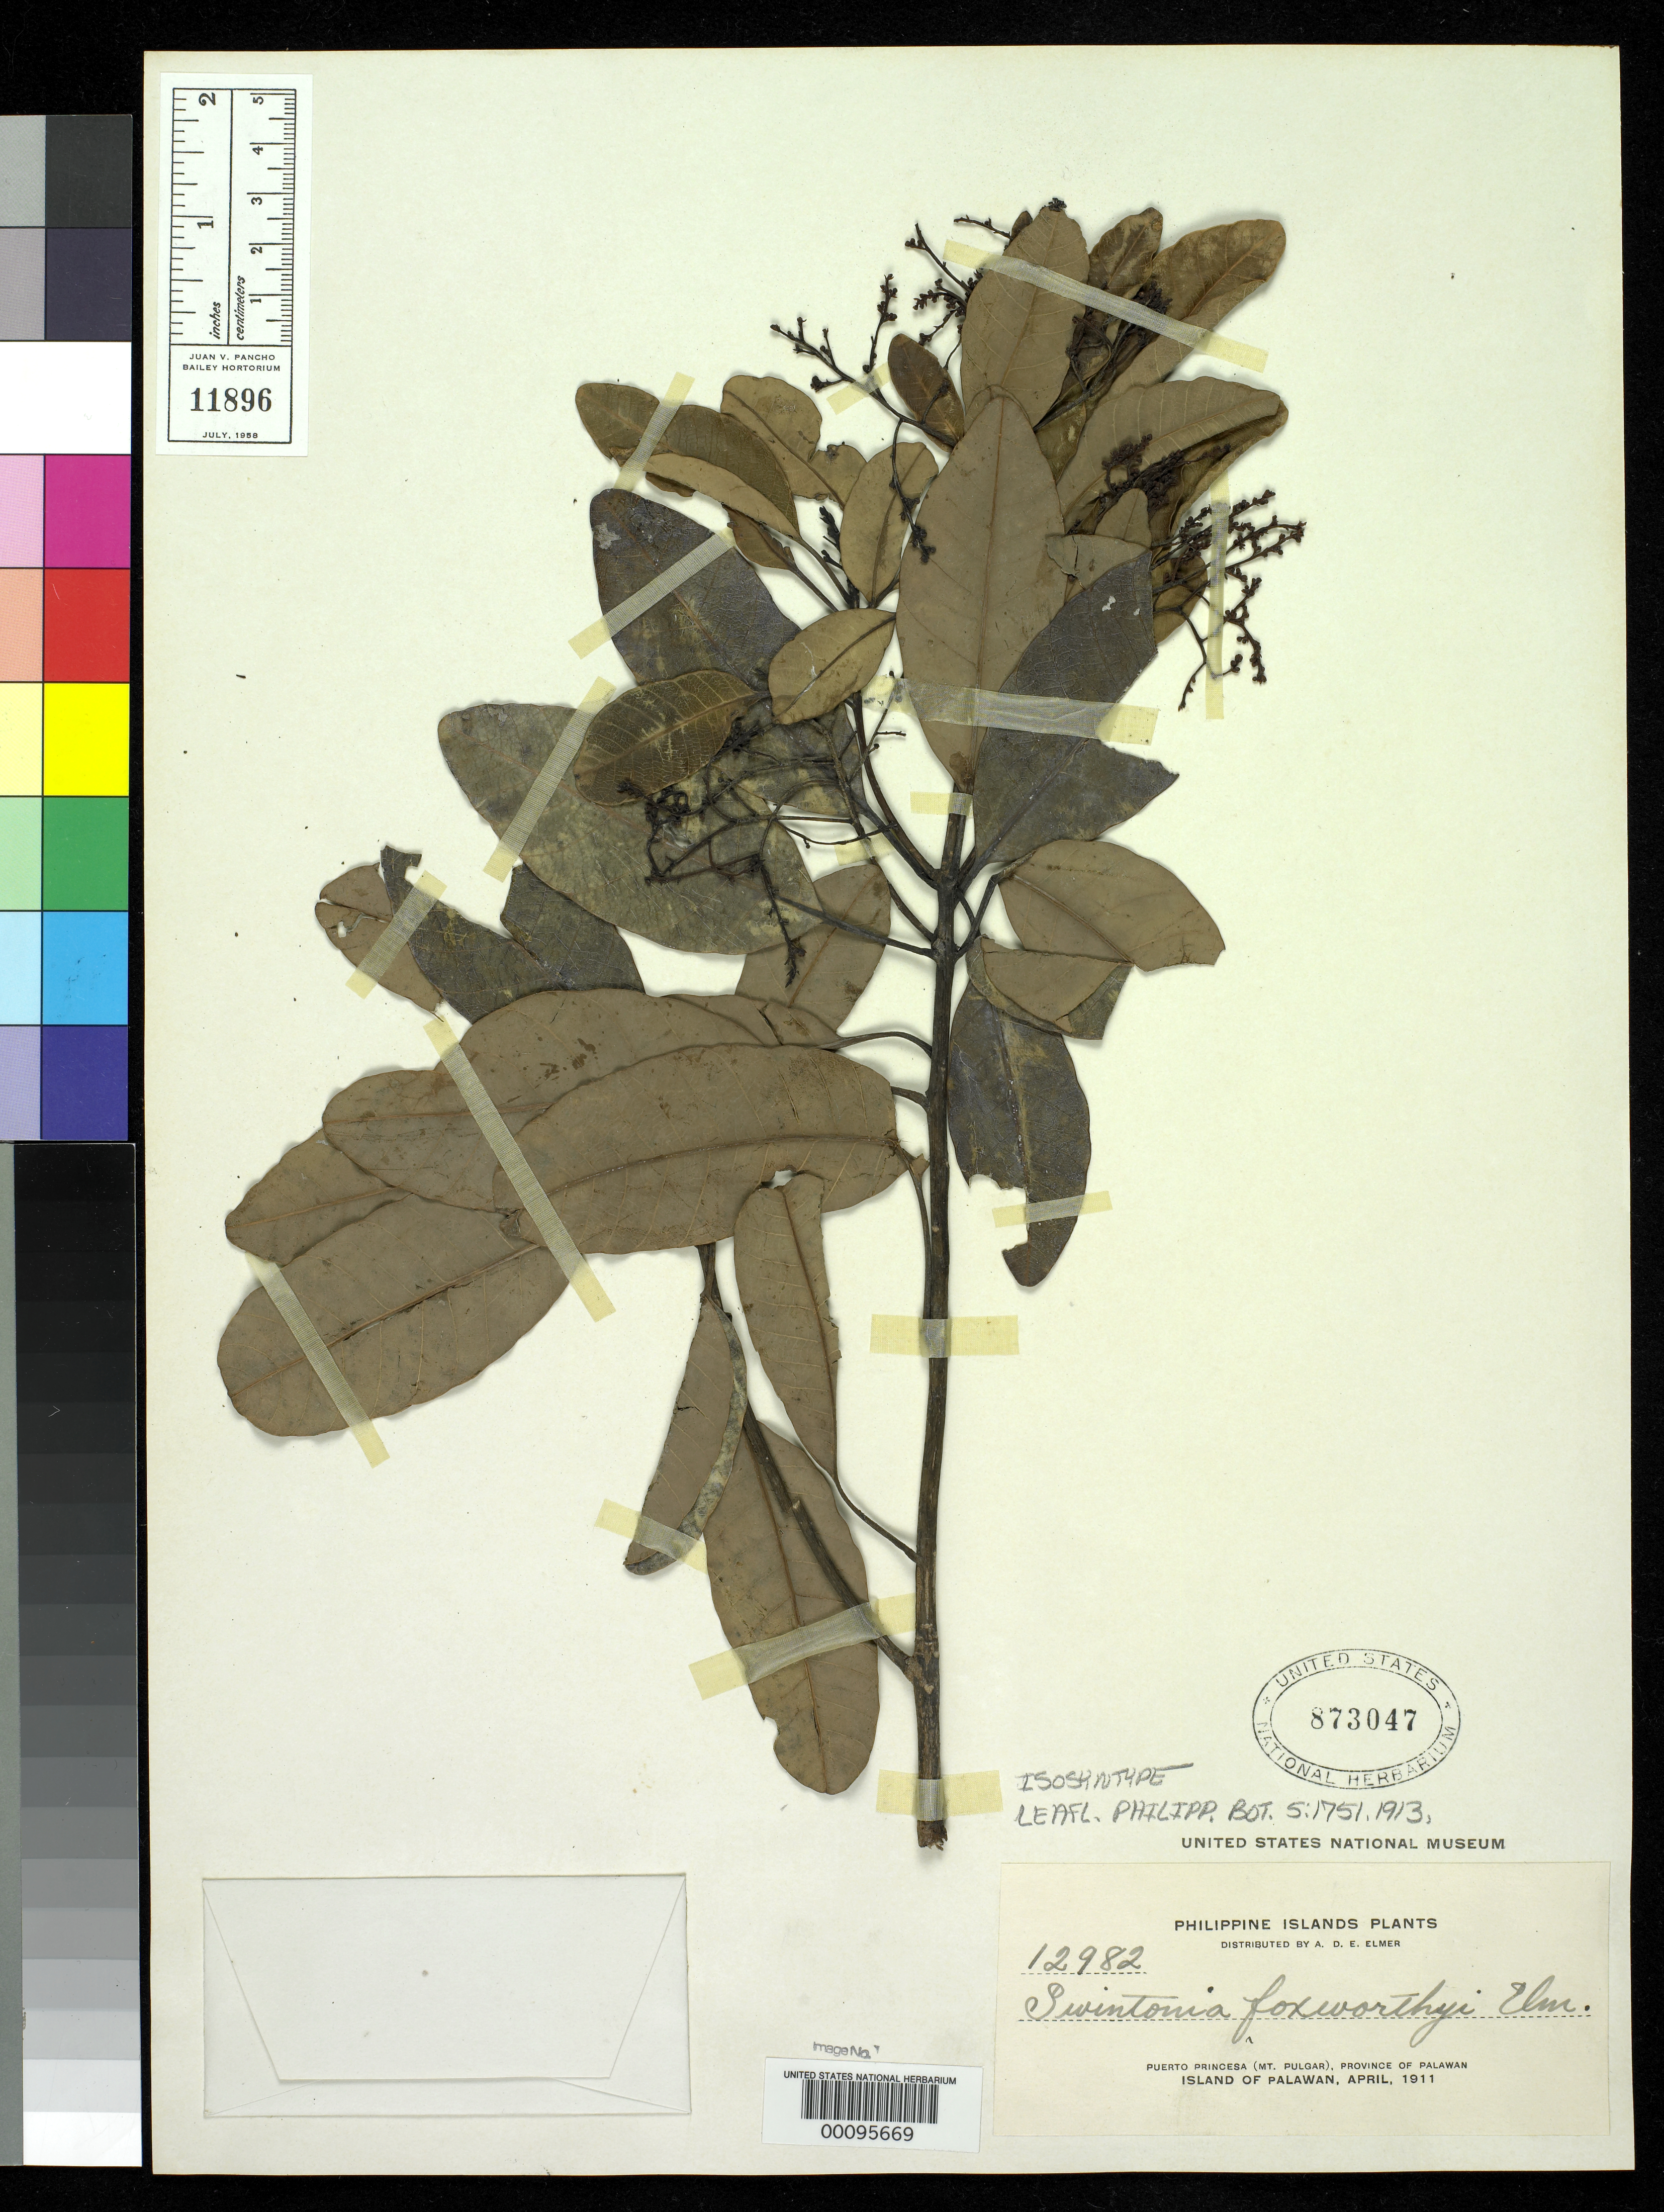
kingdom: Plantae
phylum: Tracheophyta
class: Magnoliopsida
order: Sapindales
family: Anacardiaceae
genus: Swintonia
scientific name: Swintonia foxworthyi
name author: Elmer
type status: Isosyntype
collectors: A. D. E. Elmer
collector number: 12982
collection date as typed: Apr 1911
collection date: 1911-04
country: Philippines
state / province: Mimaropa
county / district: Palawan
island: Palawan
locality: Puerto Princesa, Mt. Pulgar.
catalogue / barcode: US 873047